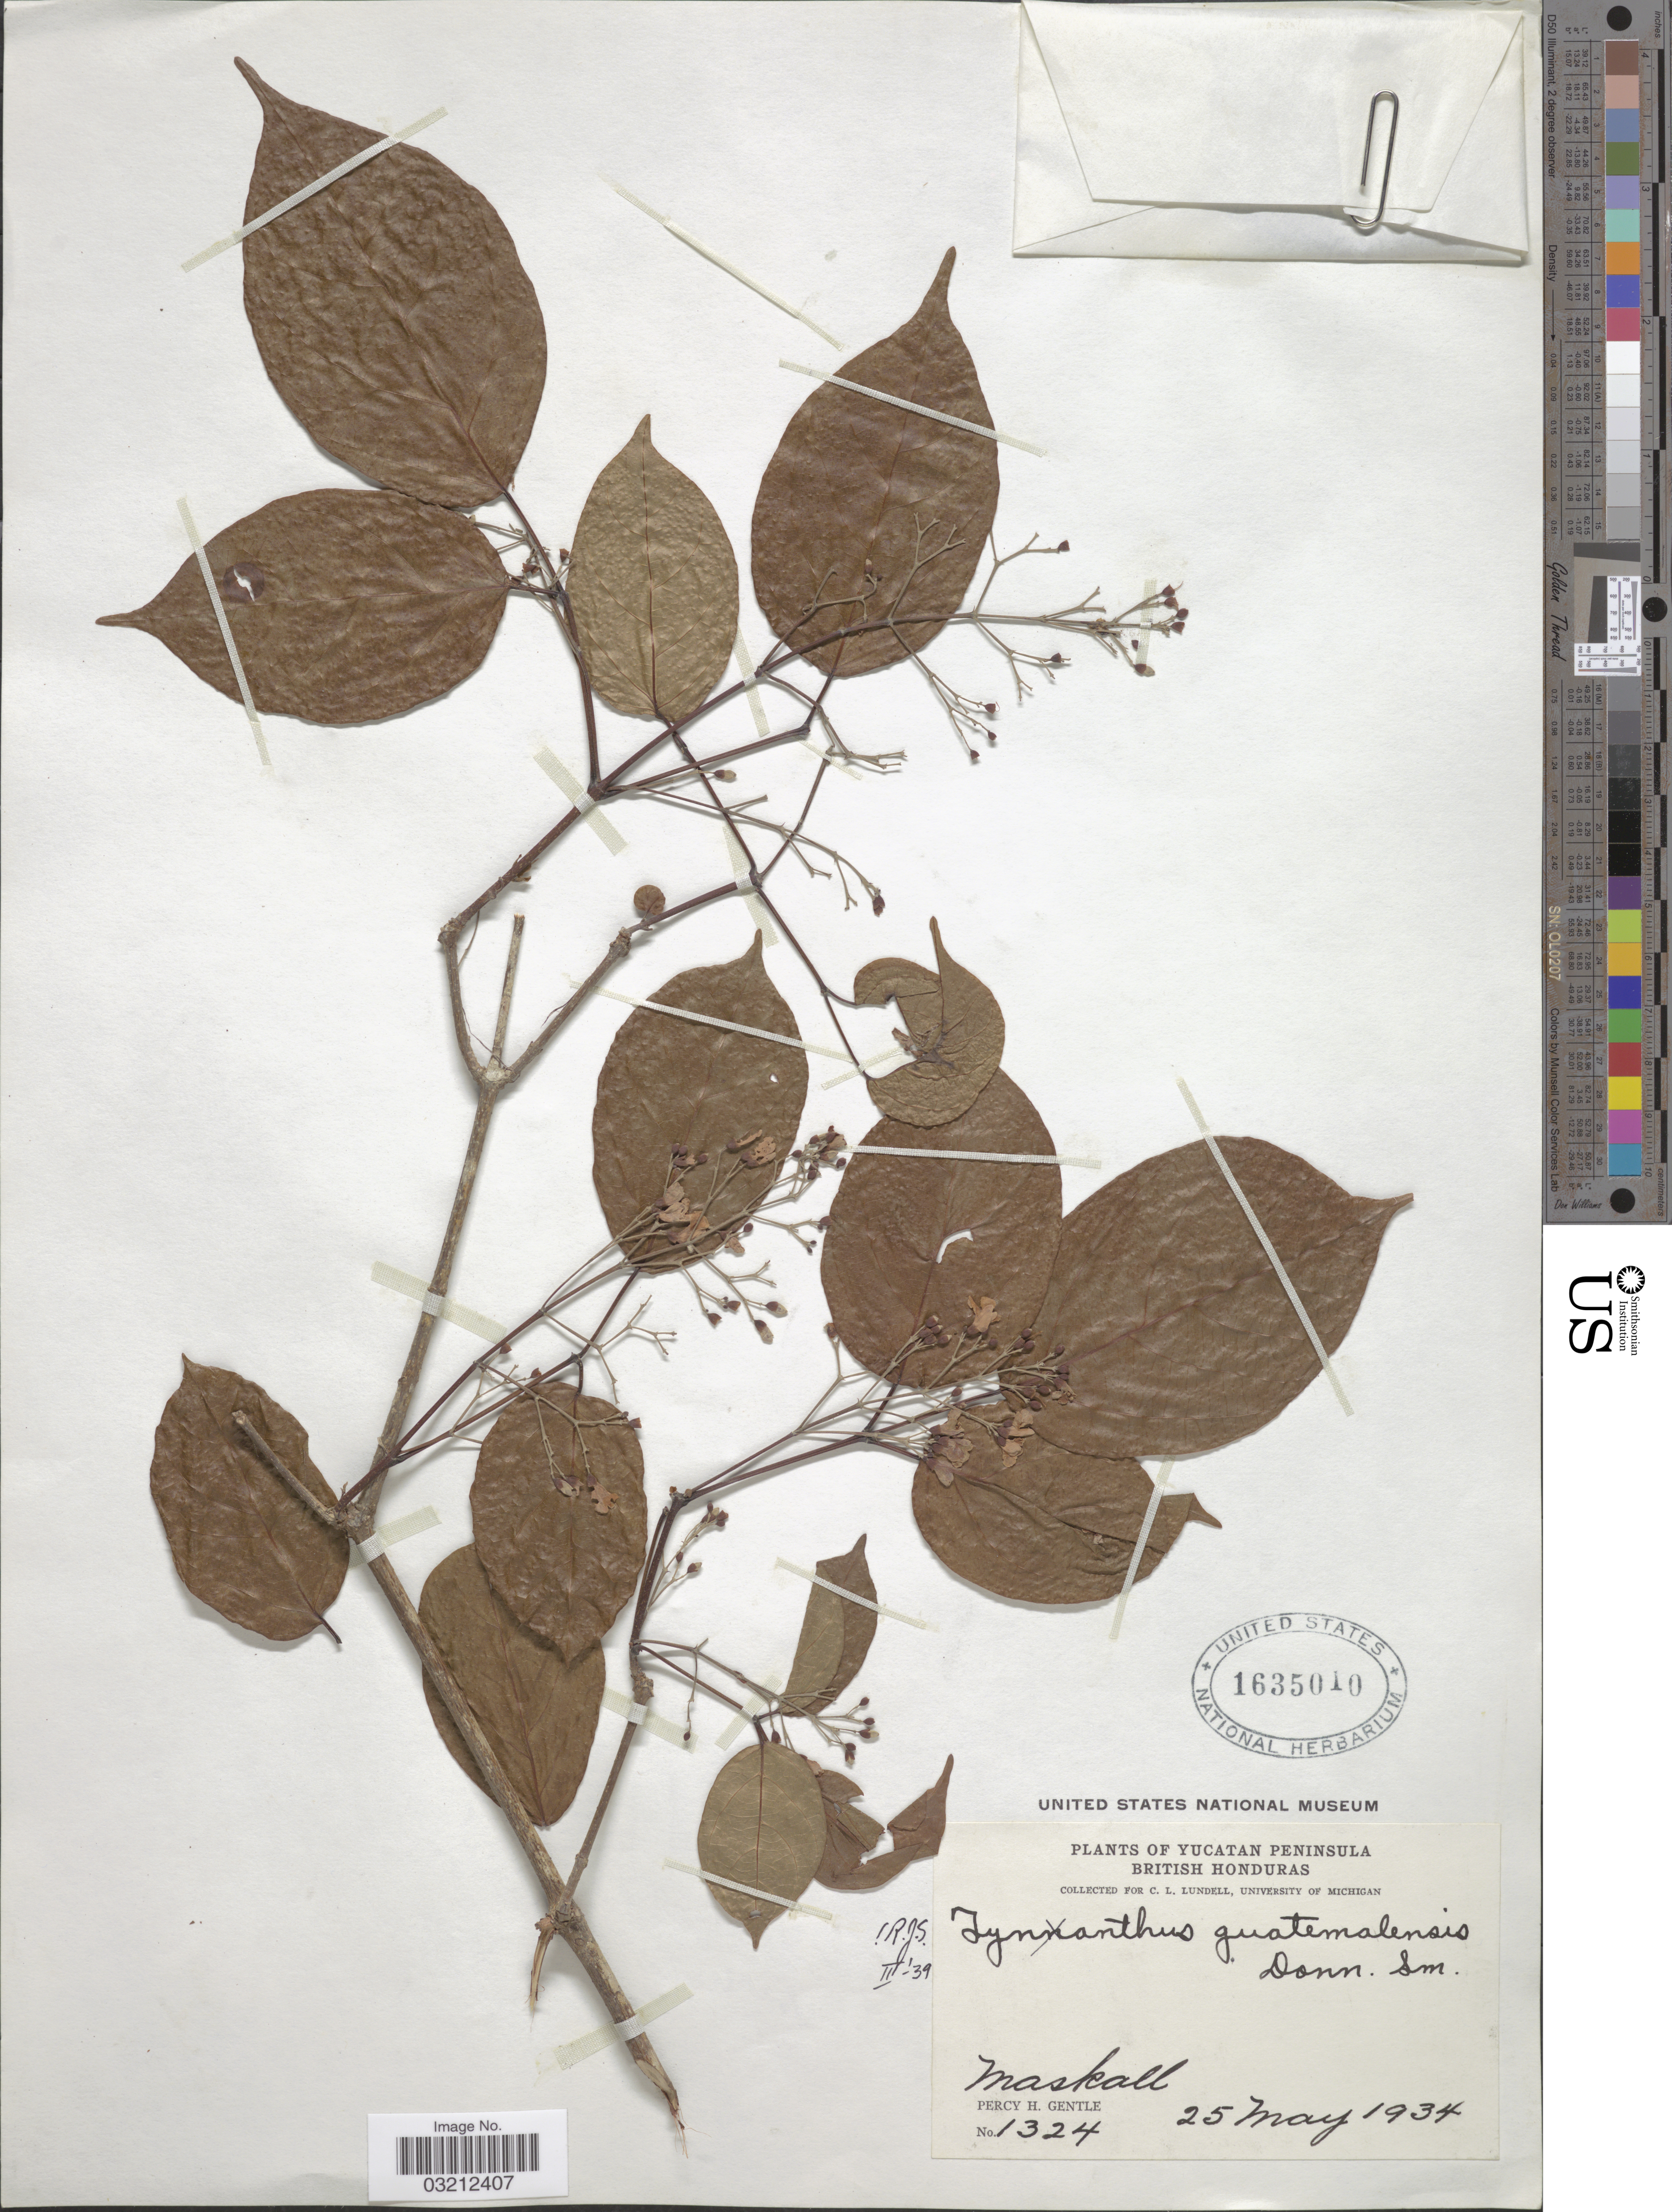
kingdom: Plantae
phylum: Tracheophyta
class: Magnoliopsida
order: Lamiales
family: Bignoniaceae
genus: Tynanthus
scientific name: Tynanthus guatemalensis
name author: Donn. Sm.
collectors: P. H. Gentle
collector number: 1324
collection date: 1934-05-25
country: Belize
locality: Yucatan Peninsula. British Honduras. Maskall.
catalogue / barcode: US 1635010